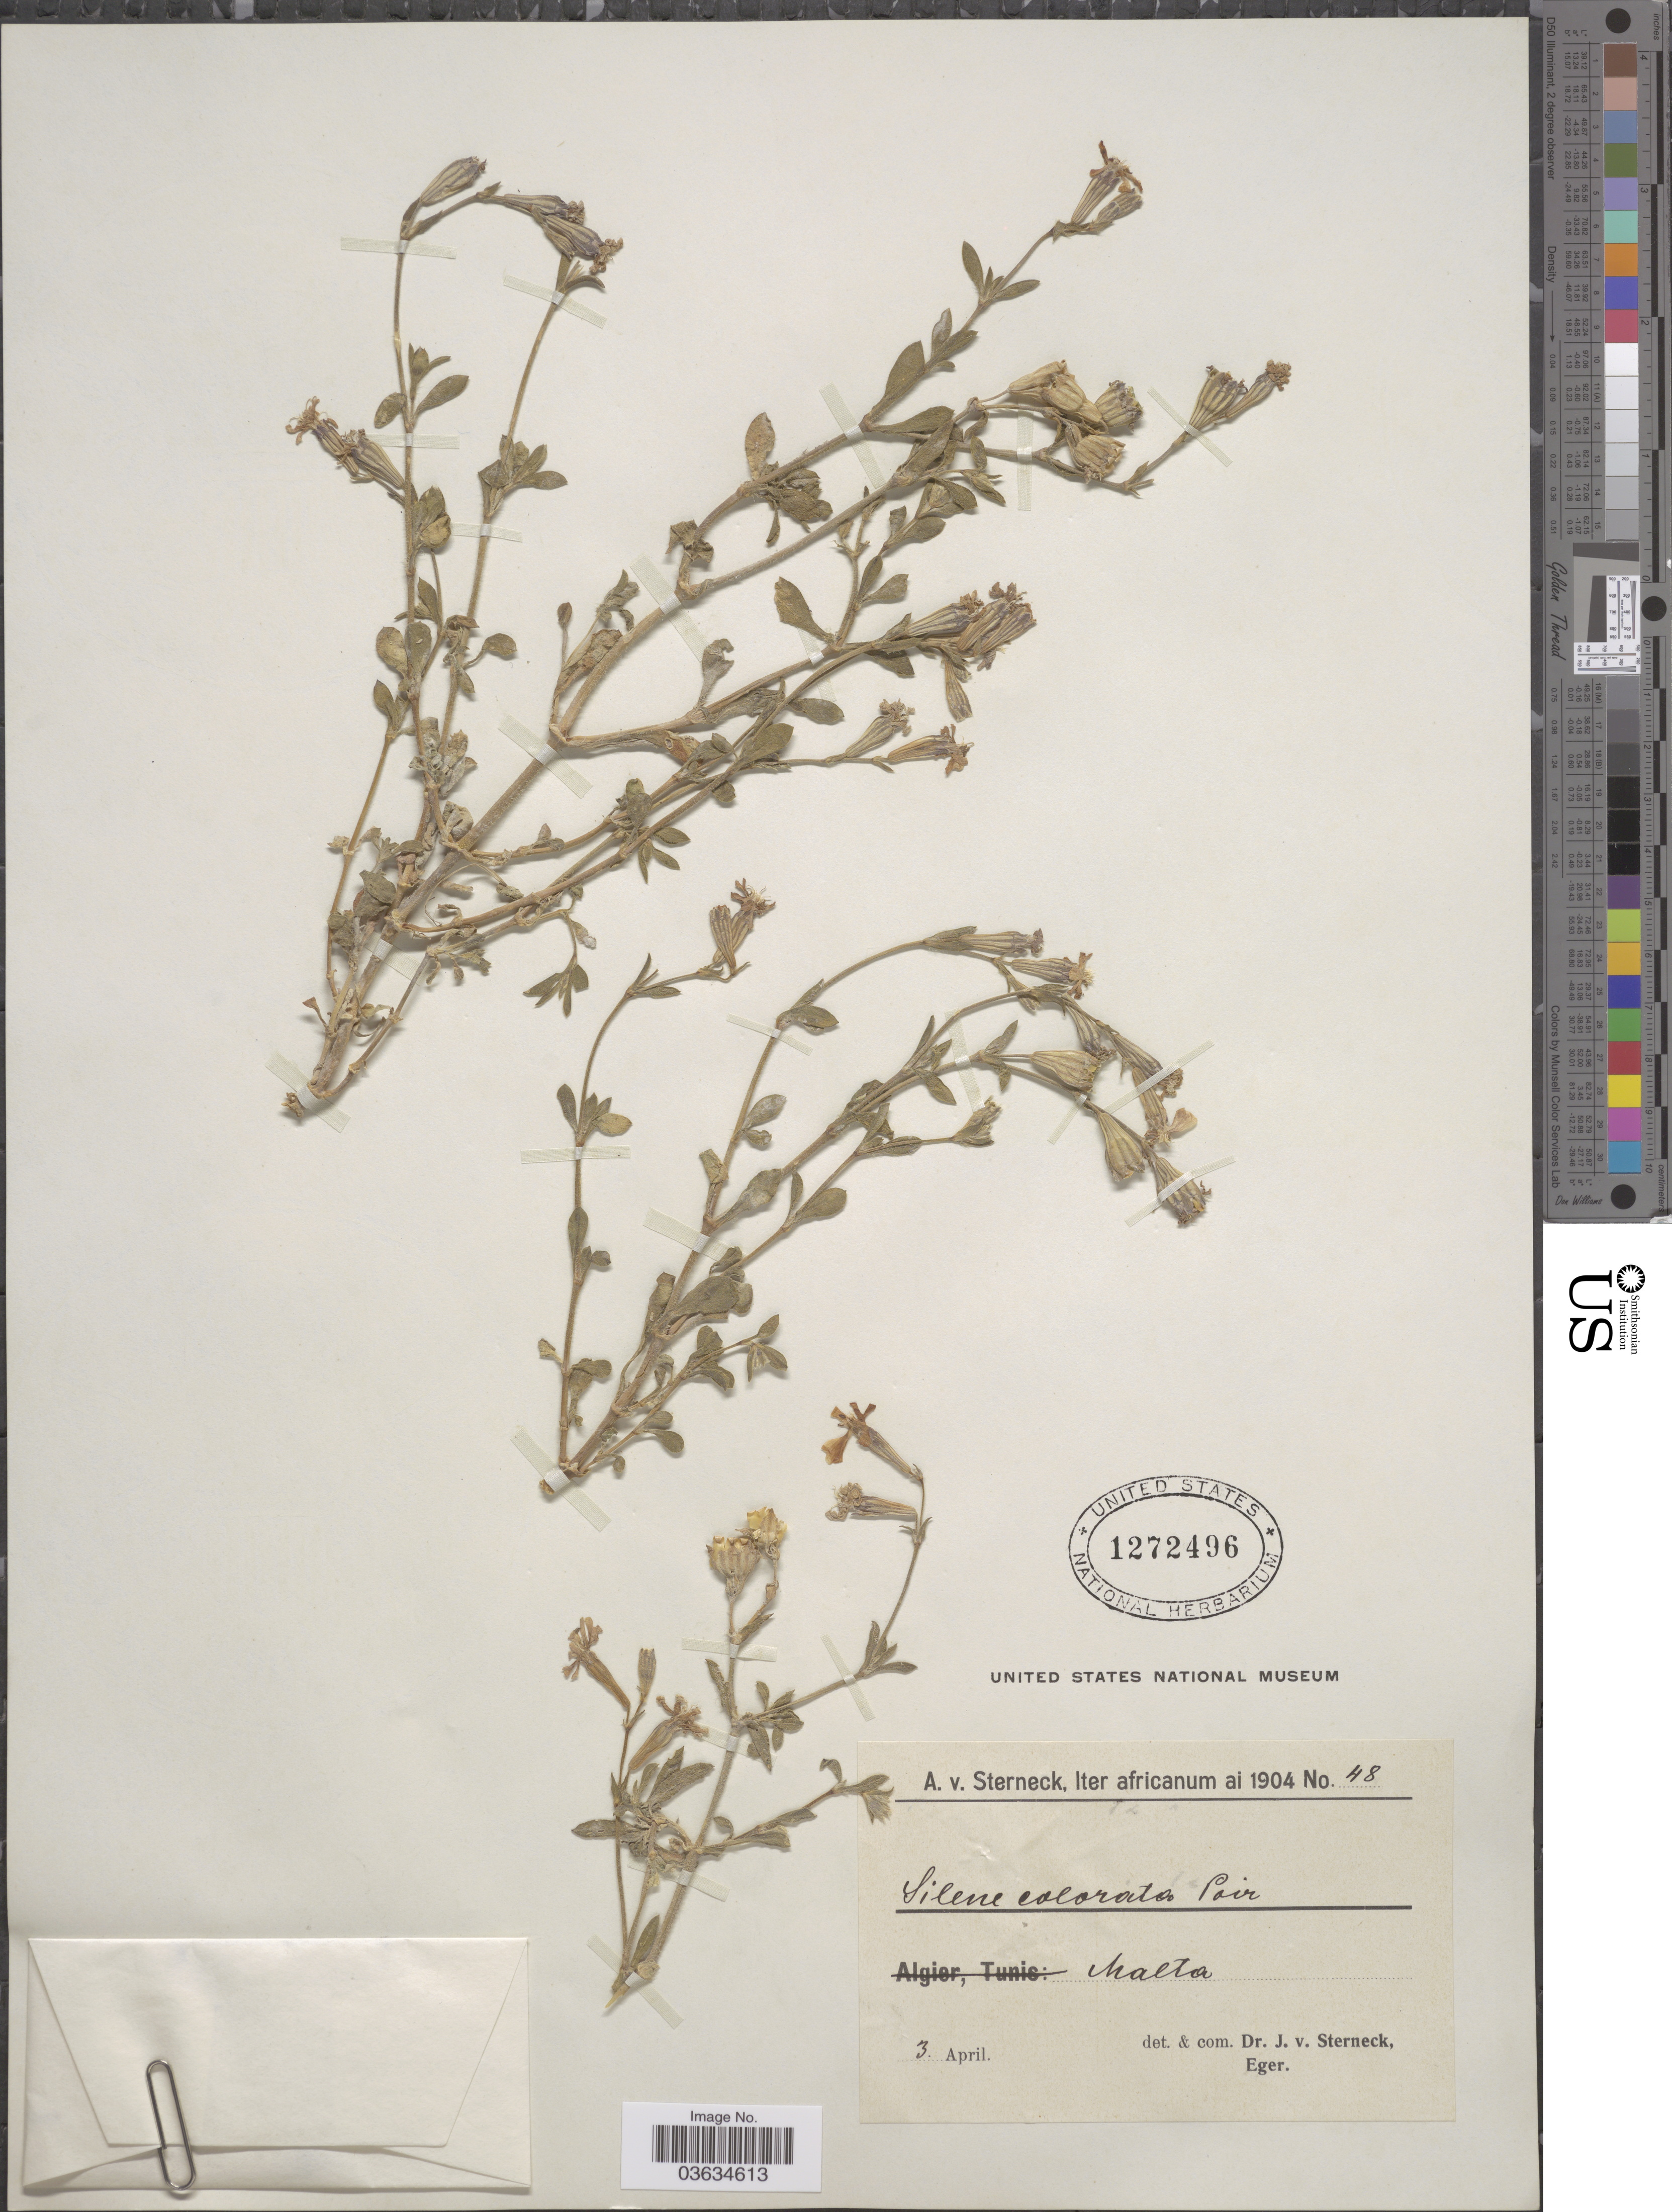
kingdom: Plantae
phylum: Tracheophyta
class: Magnoliopsida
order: Caryophyllales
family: Caryophyllaceae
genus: Silene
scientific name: Silene colorata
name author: Poir.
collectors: A. Sterneck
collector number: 48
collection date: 1904-04-03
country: Malta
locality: Africanum. Malta.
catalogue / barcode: US 1272496